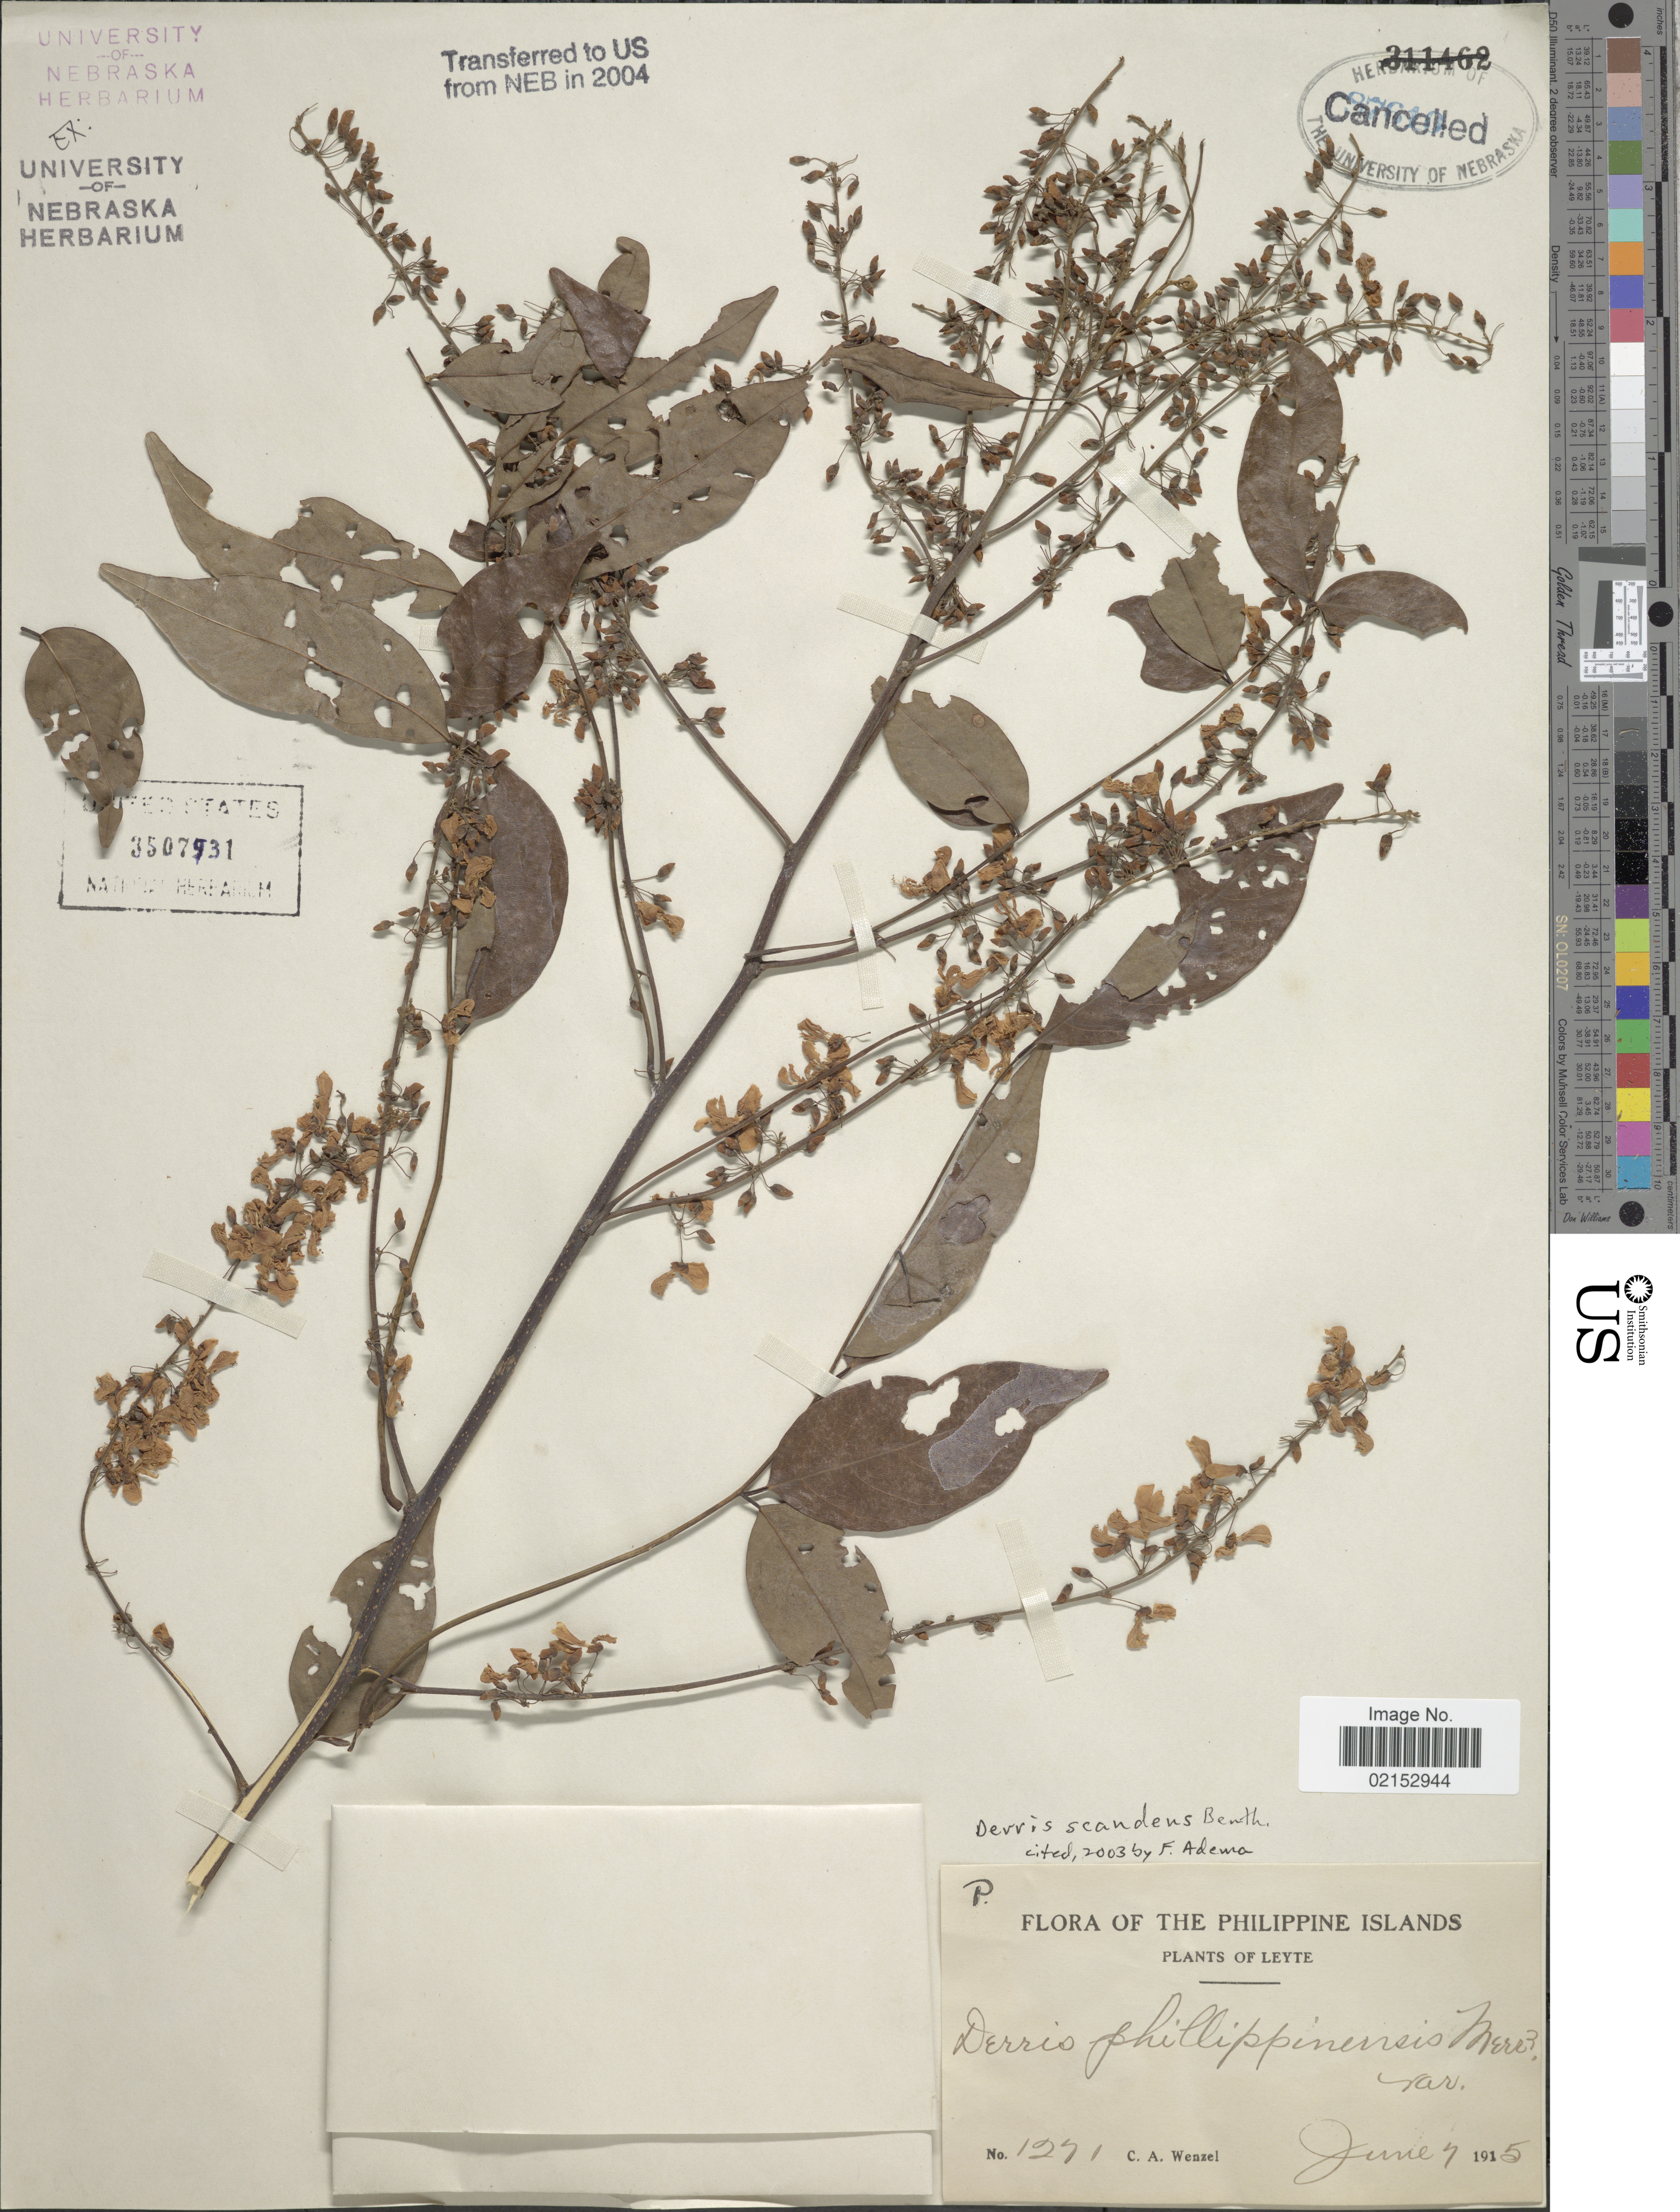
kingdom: Plantae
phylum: Tracheophyta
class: Magnoliopsida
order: Fabales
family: Fabaceae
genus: Brachypterum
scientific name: Brachypterum scandens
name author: (Roxb.) Miq.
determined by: Strong, Mark T., (BOT), Smithsonian Institution - National Museum of Natural History (UNITED STATES)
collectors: C. Wenzel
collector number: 1271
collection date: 1915-06-07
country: Philippines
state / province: Eastern Visayas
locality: The Philippine Islands, Leyte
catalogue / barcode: US 3507531